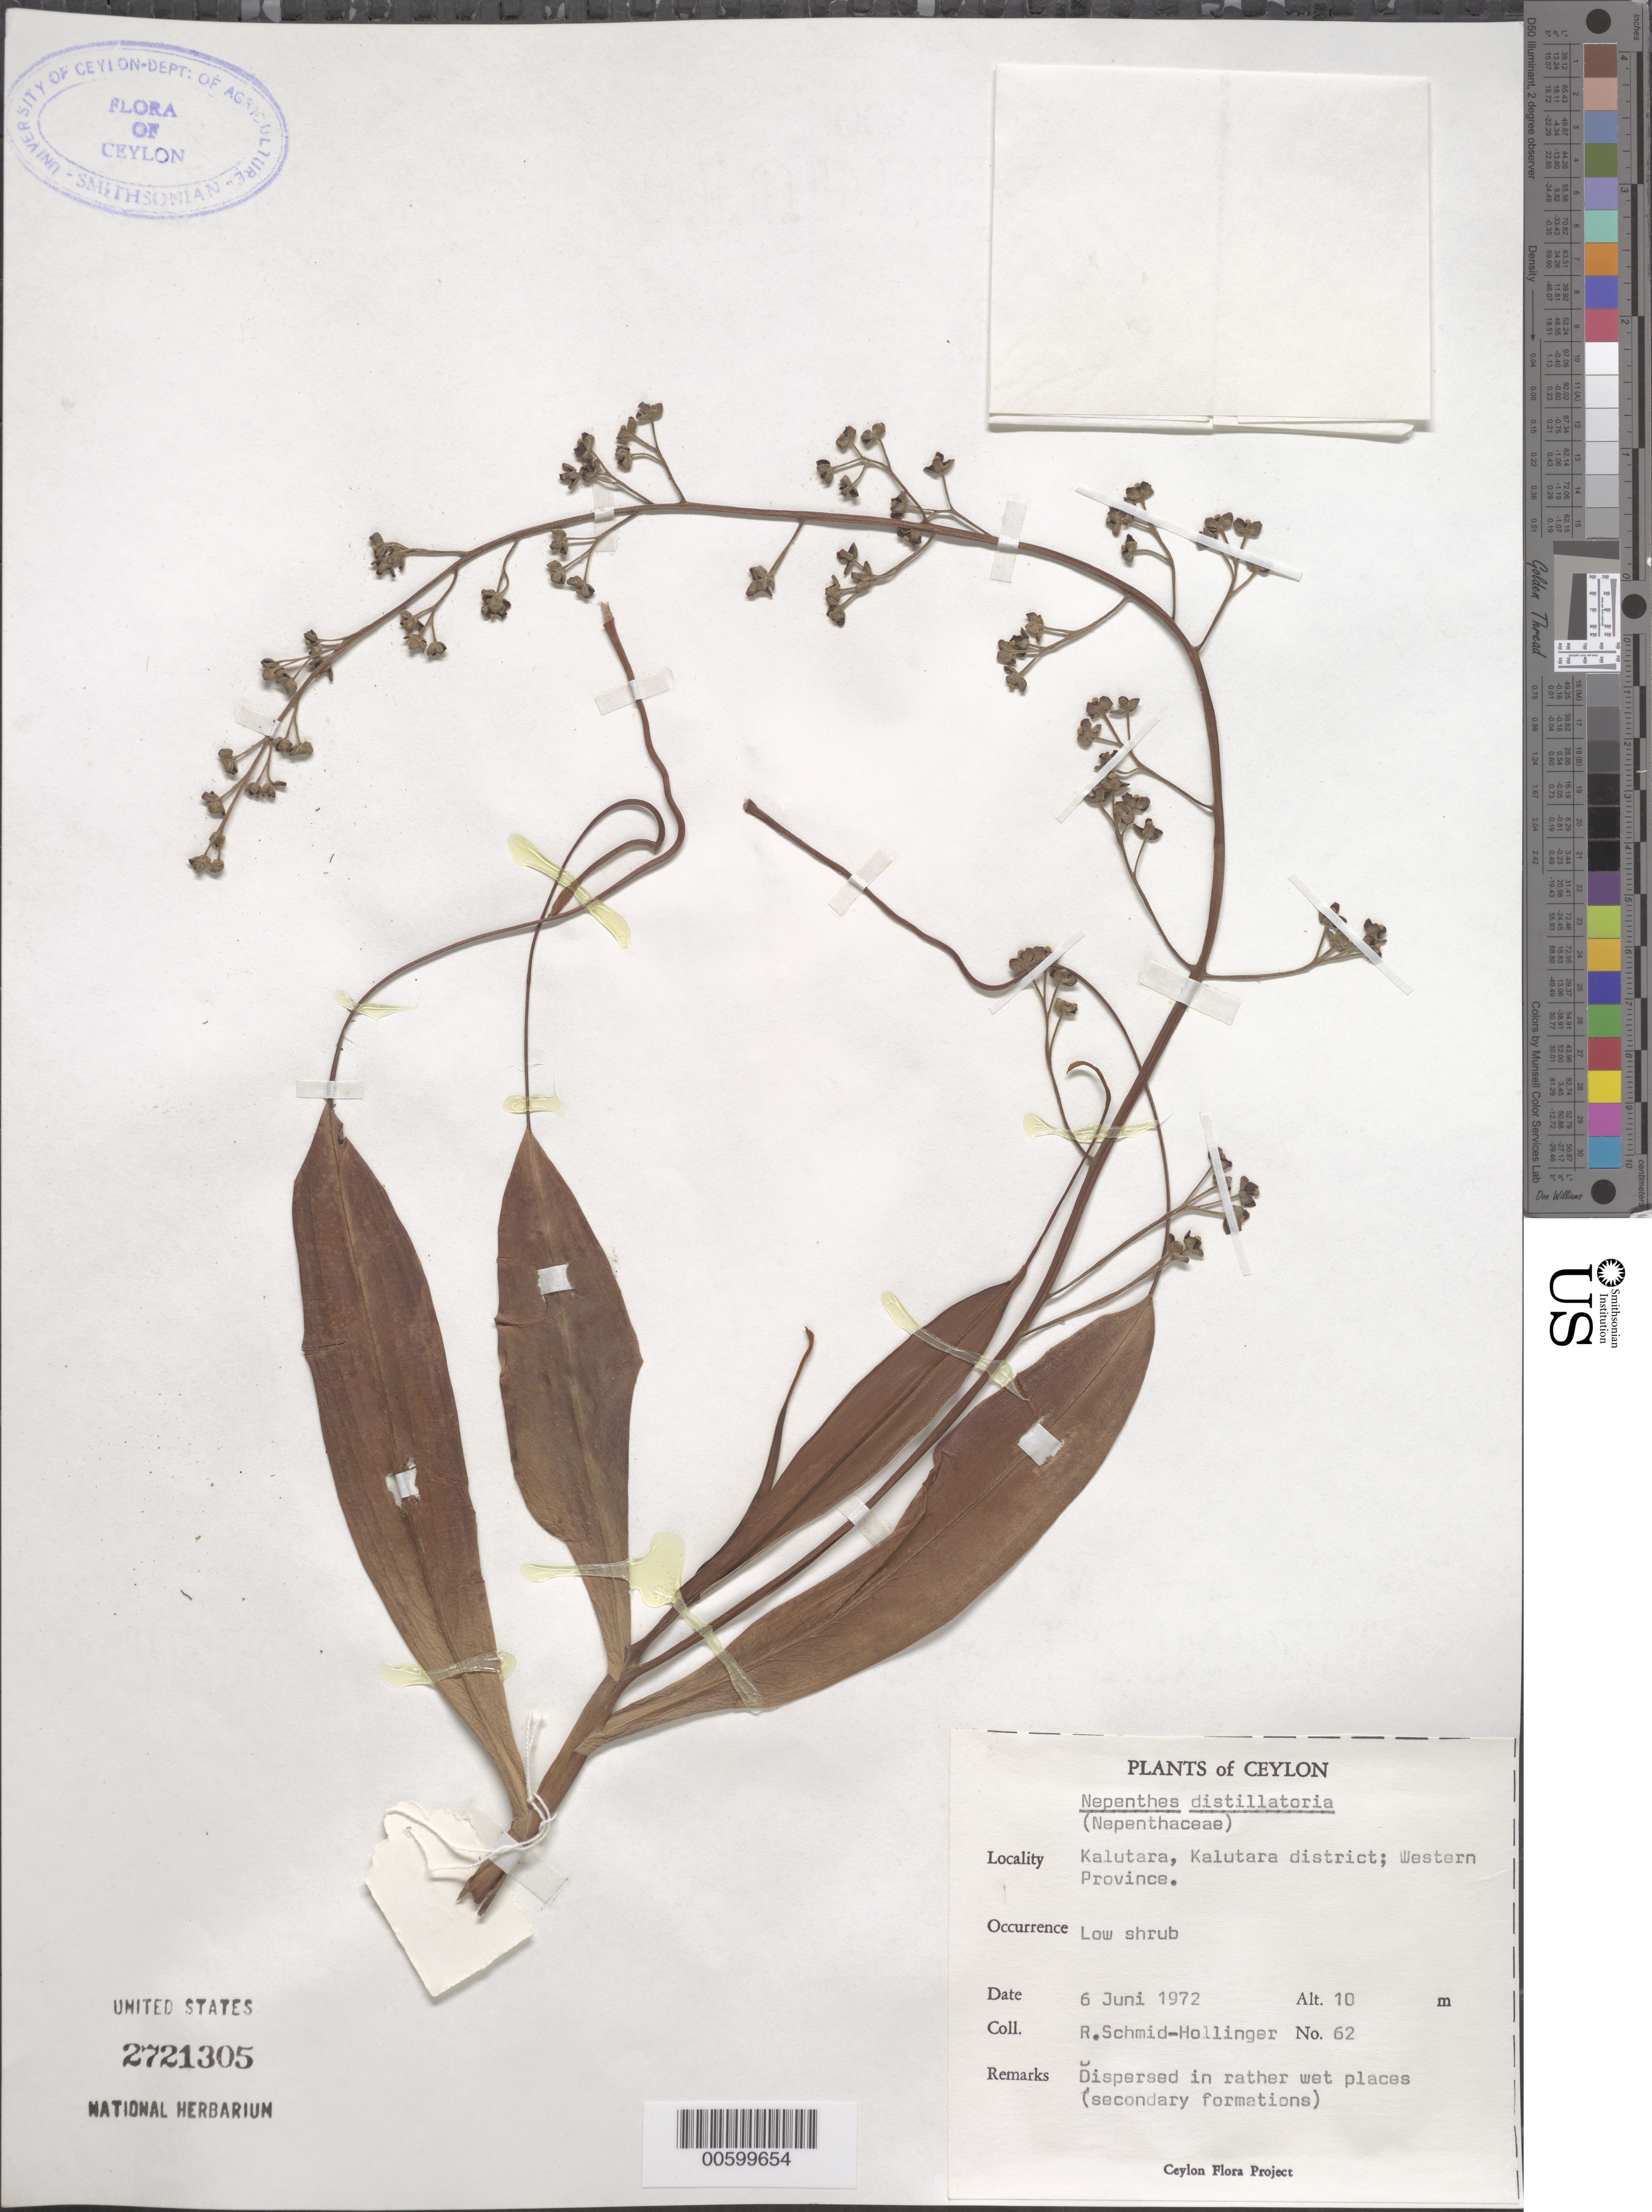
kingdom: Plantae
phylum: Tracheophyta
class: Magnoliopsida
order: Caryophyllales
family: Nepenthaceae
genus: Nepenthes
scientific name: Nepenthes distillatoria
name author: L.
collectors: R. Schmid-Hollinger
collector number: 62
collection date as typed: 06 Jun 1972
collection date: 1972-06-06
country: Sri Lanka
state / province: Western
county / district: Kalutara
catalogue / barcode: US 2721305